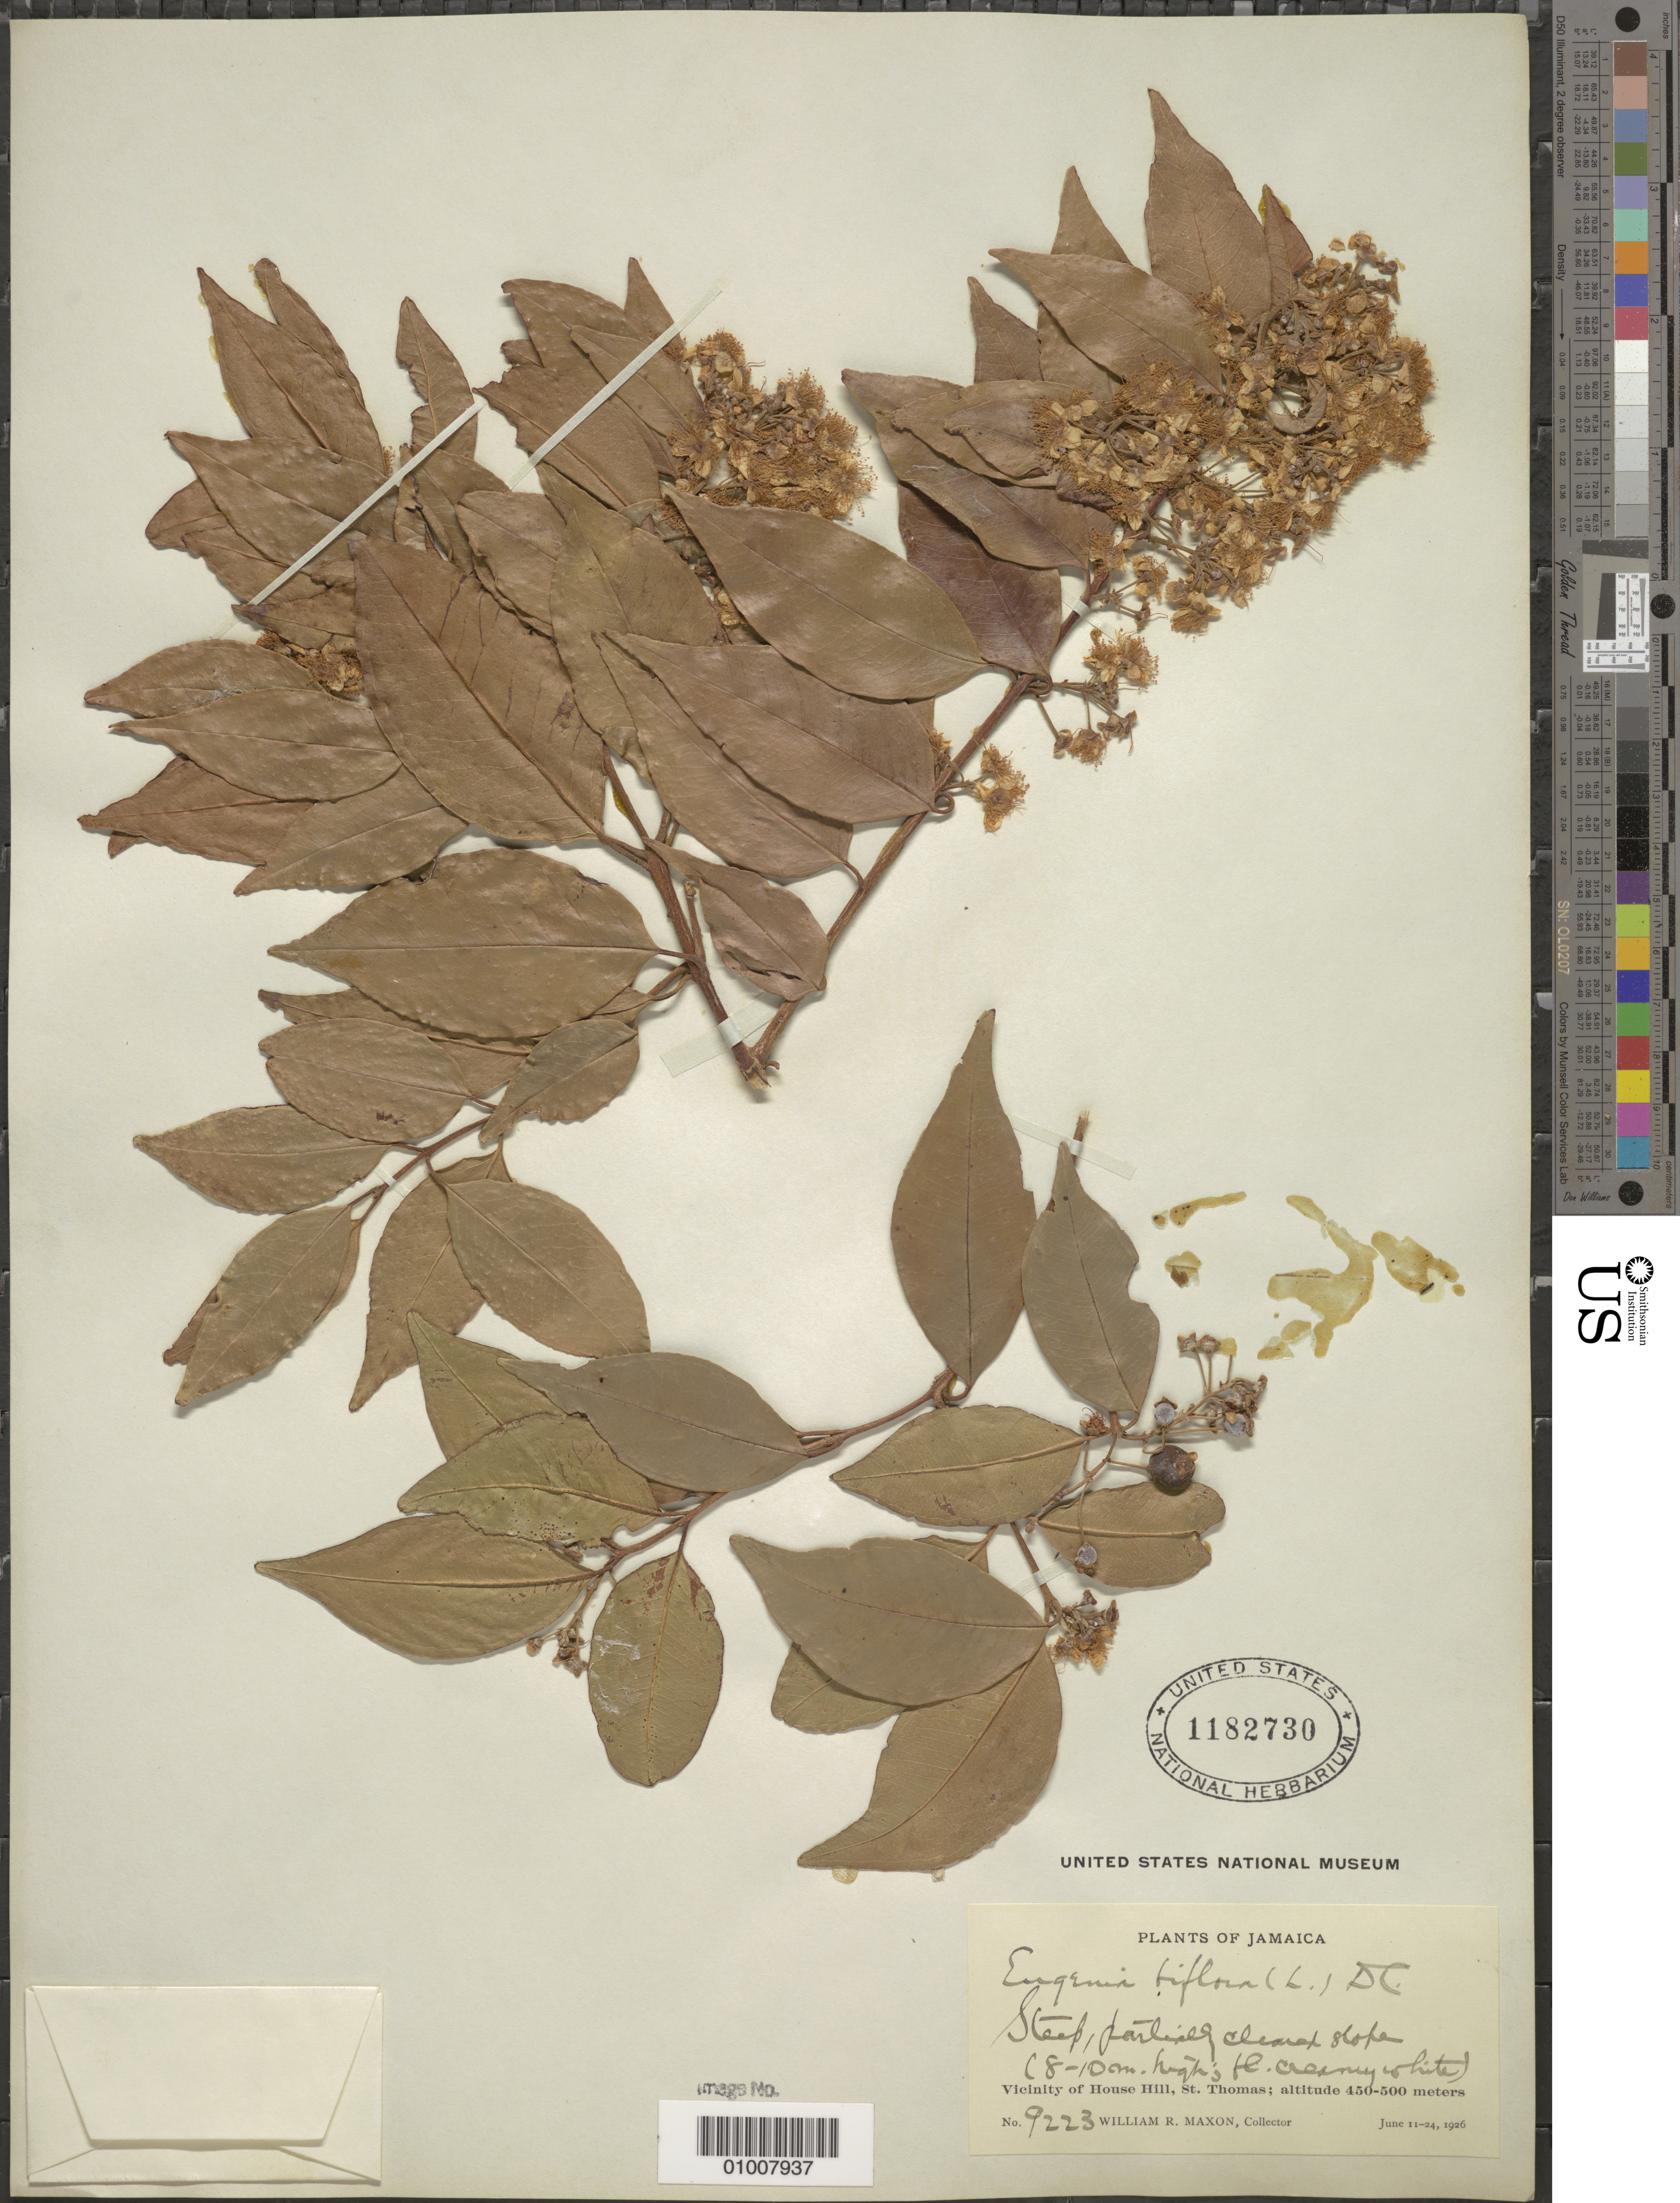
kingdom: Plantae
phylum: Tracheophyta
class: Magnoliopsida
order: Myrtales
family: Myrtaceae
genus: Eugenia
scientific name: Eugenia biflora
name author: (L.) DC.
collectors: W. R. Maxon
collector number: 9223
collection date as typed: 11 Jun 1926 to 24 Jun 1926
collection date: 1926-06-11/1926-06-24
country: Jamaica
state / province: Saint Thomas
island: Jamaica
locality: Vicinity of House Hill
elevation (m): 450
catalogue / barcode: US 1182730